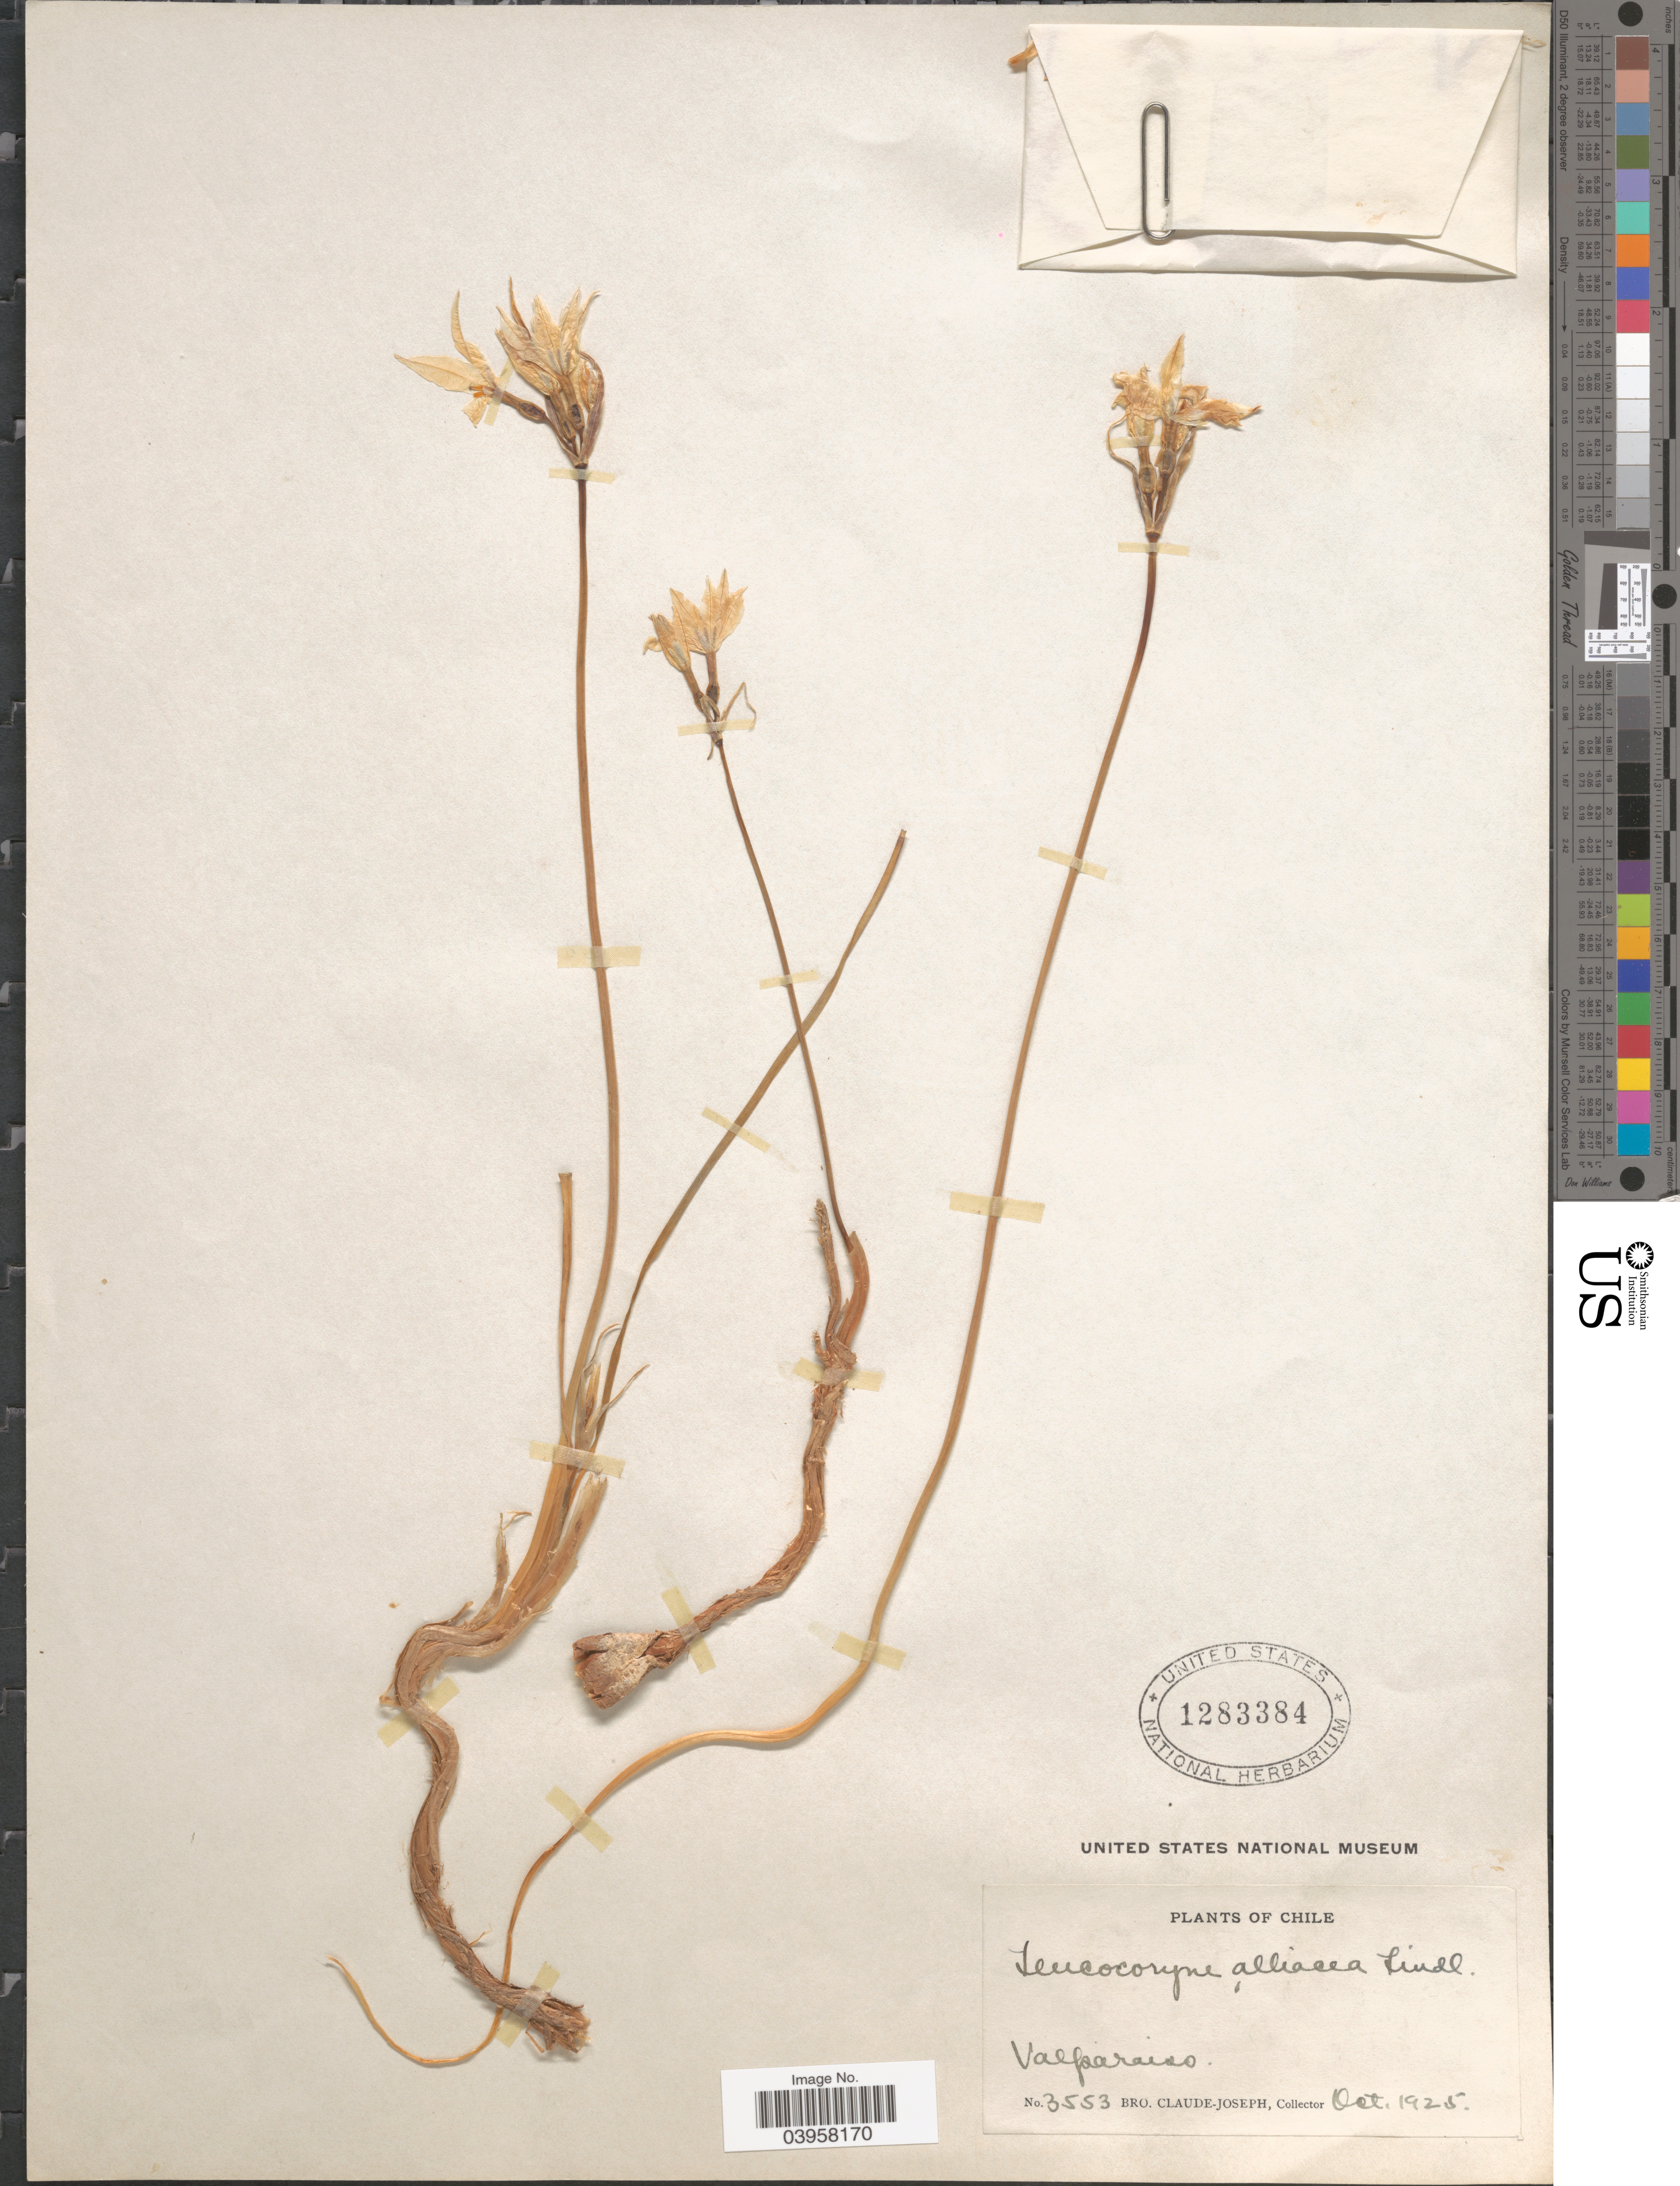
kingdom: Plantae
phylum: Tracheophyta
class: Liliopsida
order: Asparagales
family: Amaryllidaceae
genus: Leucocoryne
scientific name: Leucocoryne alliacea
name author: Lindl.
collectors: Bro. Claude-Joseph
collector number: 3553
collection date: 1925-10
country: Chile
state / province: Valparaíso (V)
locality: Valparaiso.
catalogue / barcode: US 1283384